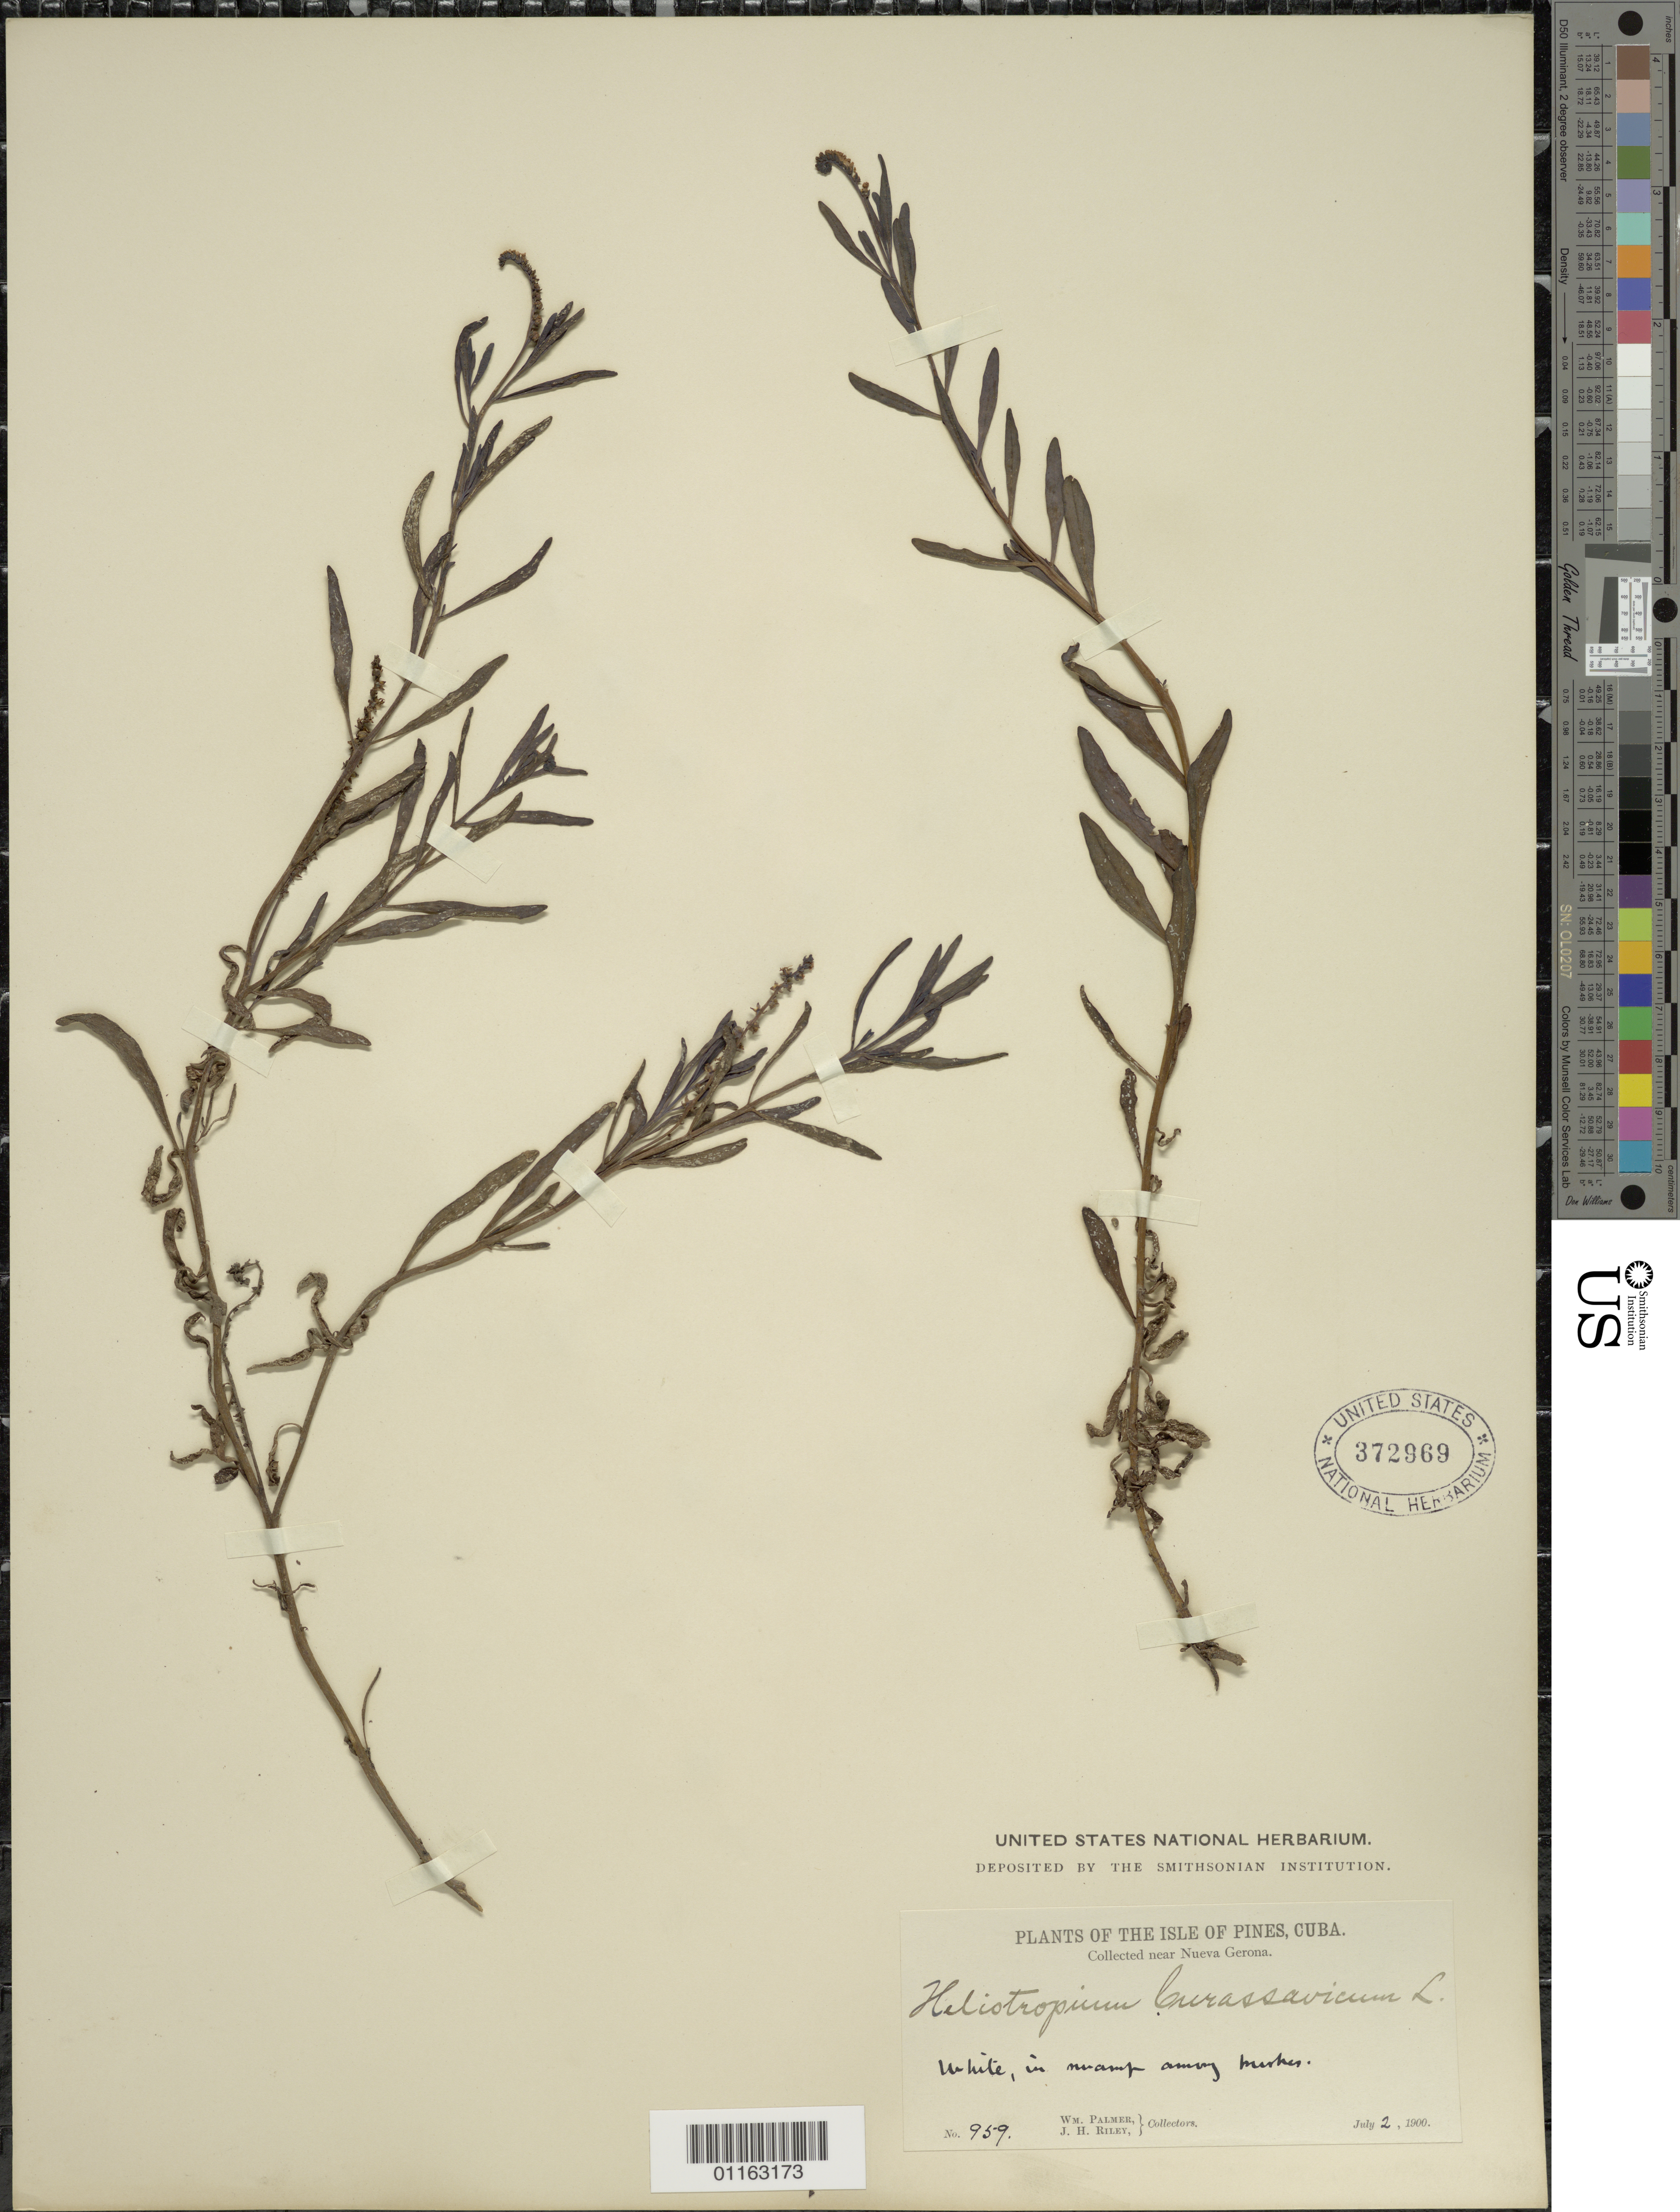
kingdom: Plantae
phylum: Tracheophyta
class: Magnoliopsida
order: Boraginales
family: Heliotropiaceae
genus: Heliotropium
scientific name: Heliotropium curassavicum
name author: L.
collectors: W. Palmer & J. H. Riley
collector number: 959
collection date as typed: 02 Jul 1900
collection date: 1900-07-02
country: Cuba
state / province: Isla de la Juventud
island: Isla de la Juventud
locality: in swamp among marshes near Nueva Gerona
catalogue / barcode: US 372969